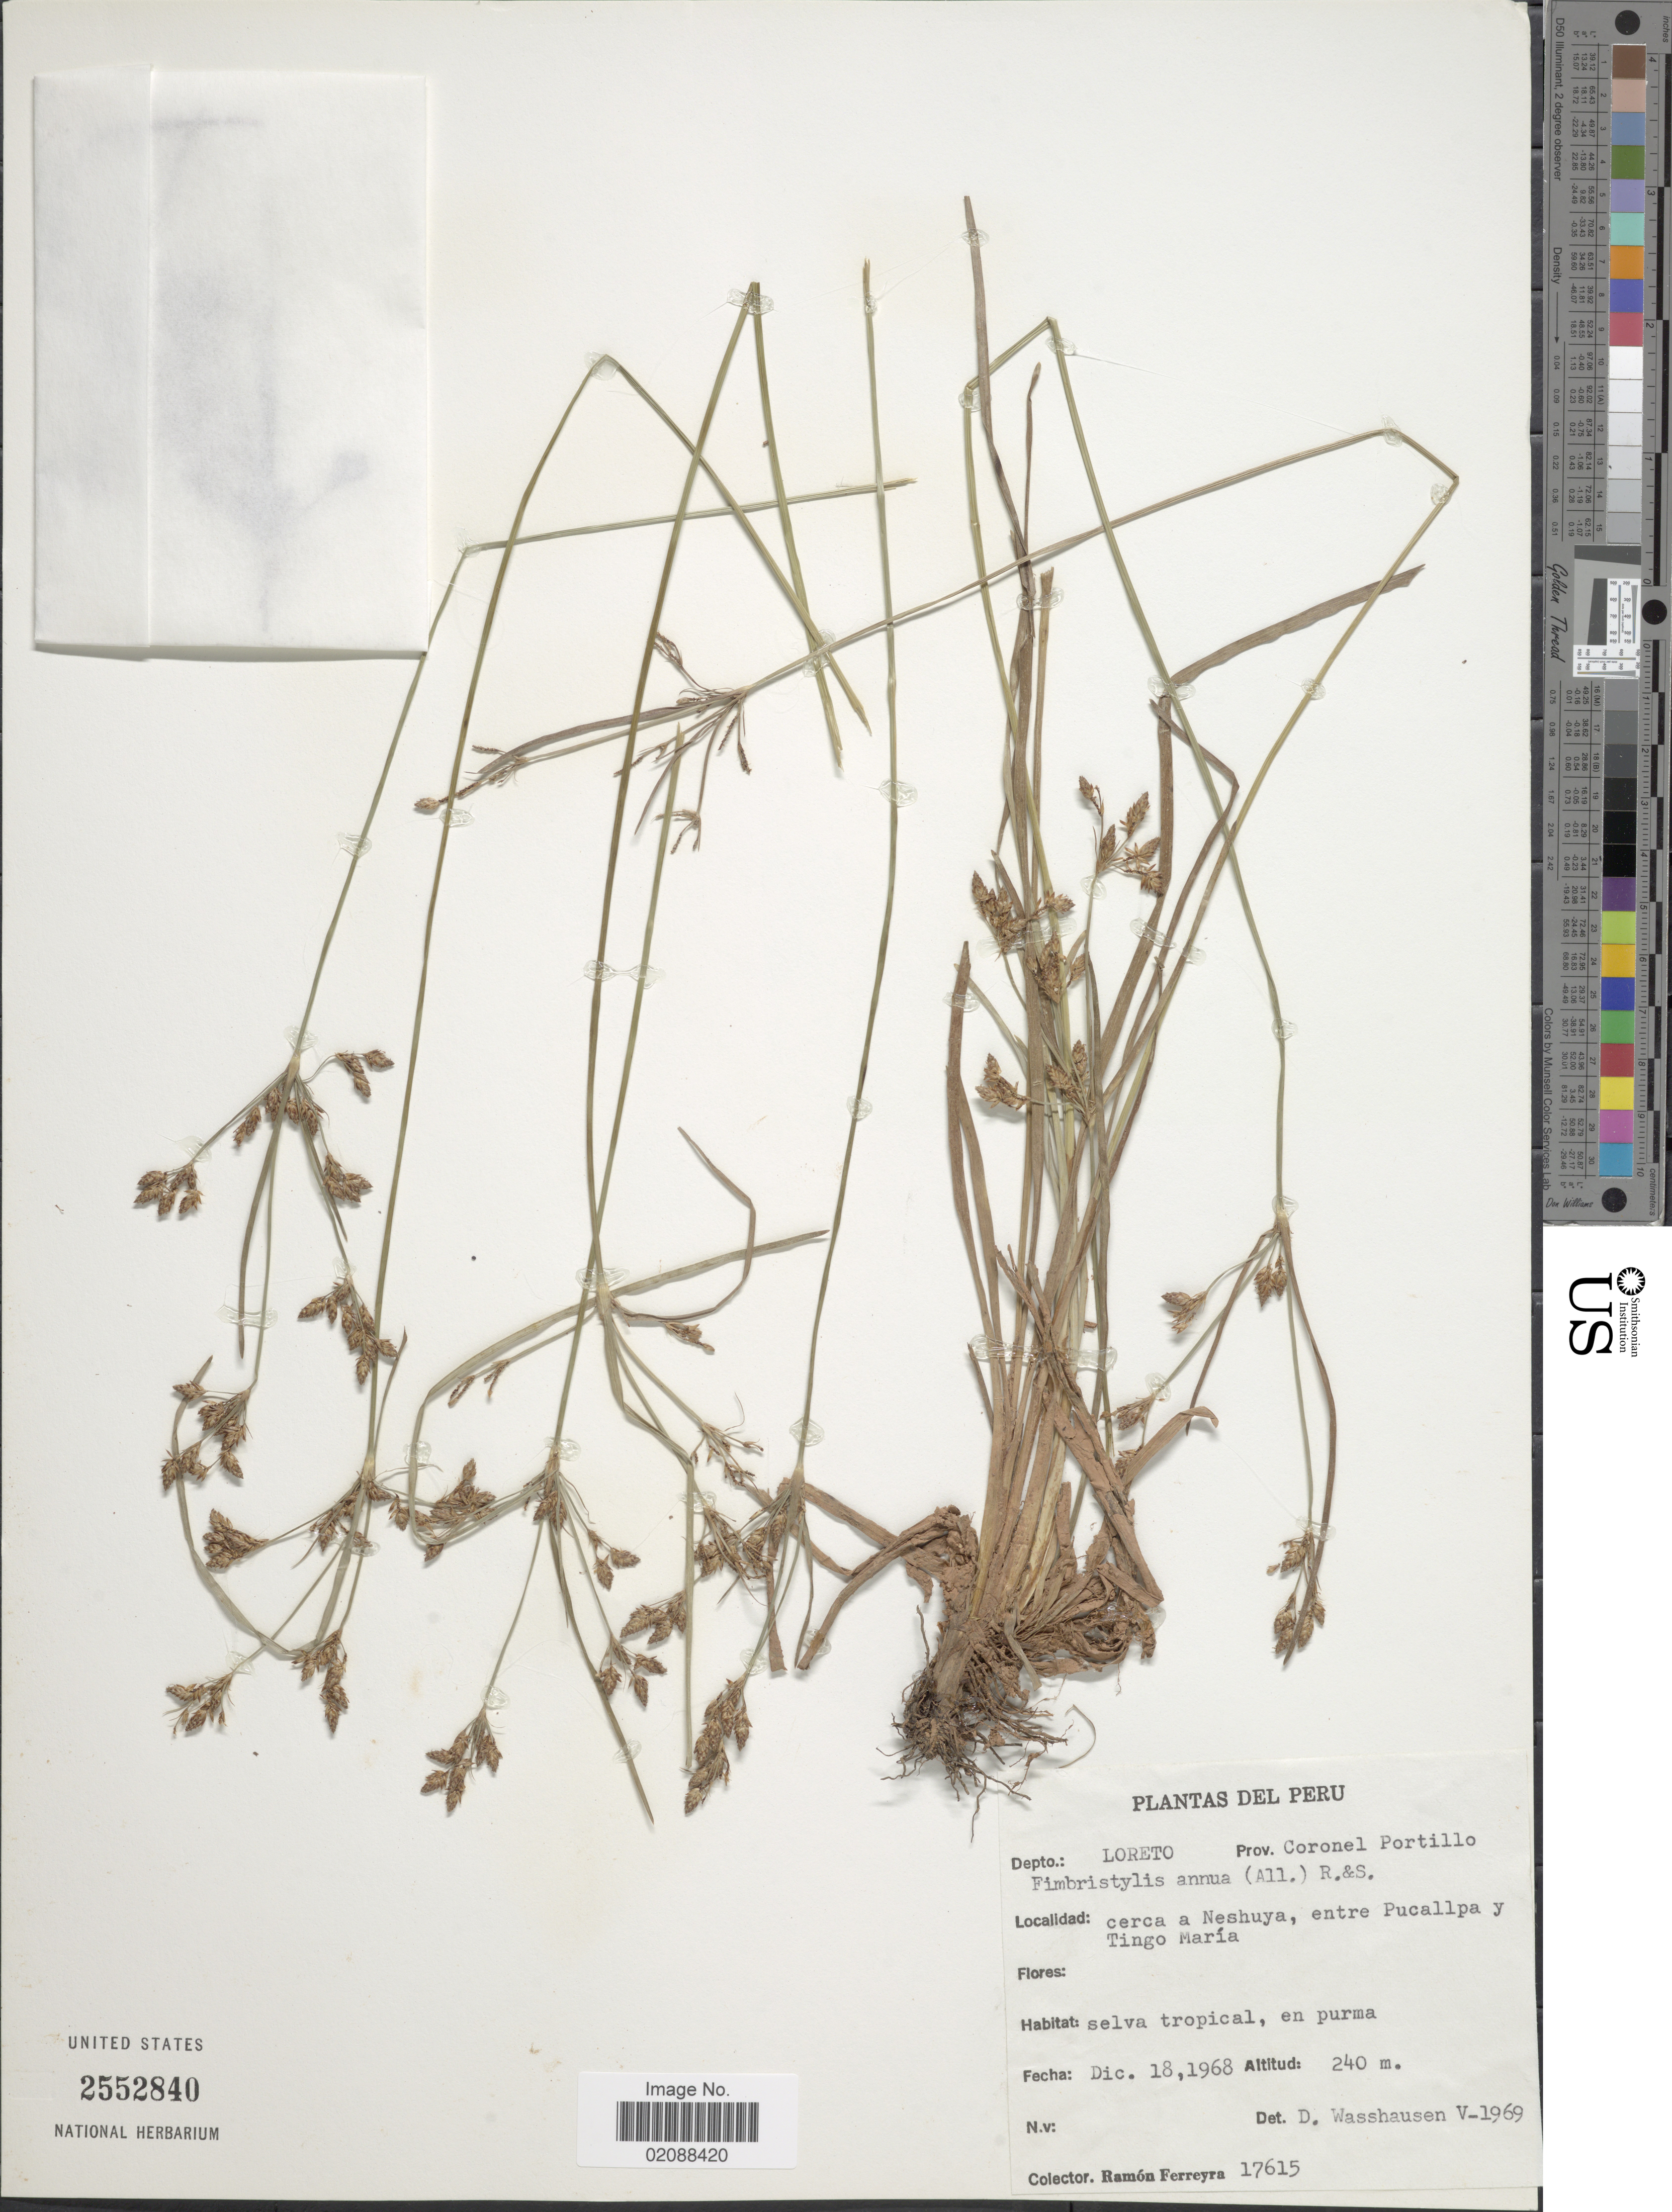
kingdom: Plantae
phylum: Tracheophyta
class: Liliopsida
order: Poales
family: Cyperaceae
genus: Fimbristylis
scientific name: Fimbristylis dichotoma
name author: (L.) Vahl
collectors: R. A. Ferreyra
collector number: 17615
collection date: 1968-12-18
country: Peru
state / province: Loreto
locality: Prov. Coronel Portillo. cerca a Neshuya, entre Pucallpa y Tingo Maria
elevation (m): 240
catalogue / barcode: US 2552840